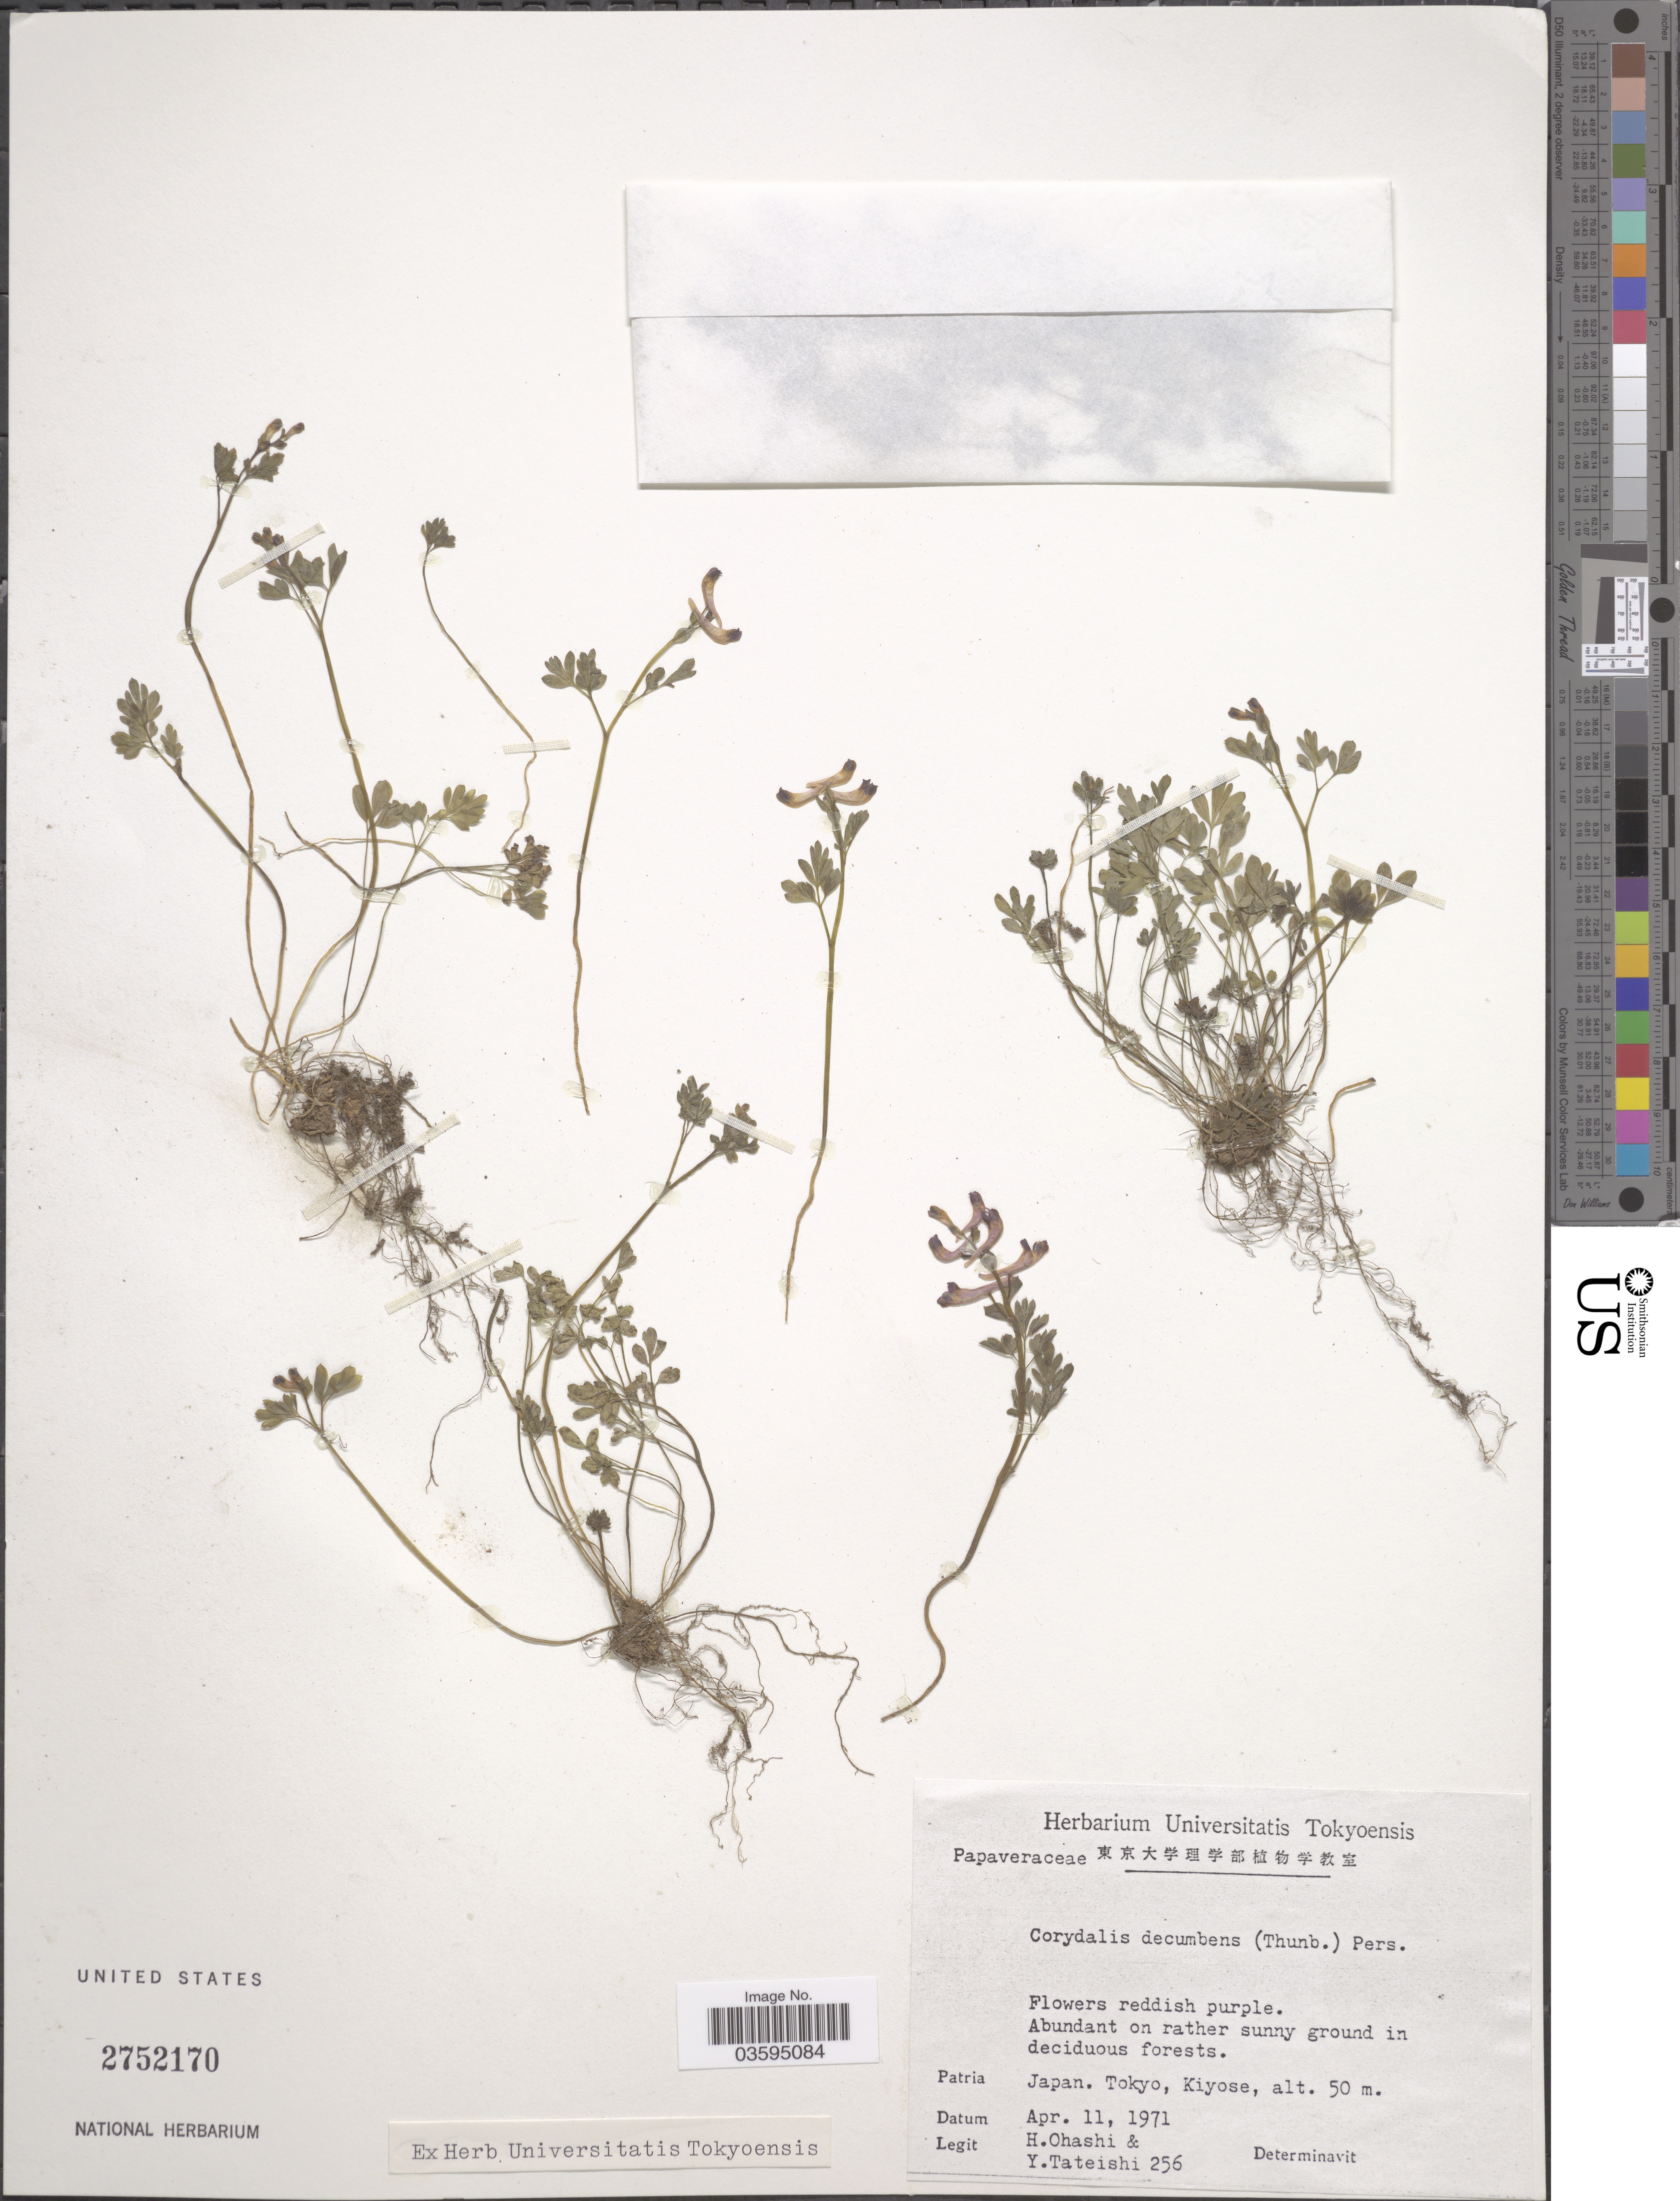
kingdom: Plantae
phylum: Tracheophyta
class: Magnoliopsida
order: Ranunculales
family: Papaveraceae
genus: Corydalis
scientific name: Corydalis decumbens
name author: (Thunb.) Pers.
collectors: H. Ohashi & Y. Tateishi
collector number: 256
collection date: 1971-04-11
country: Japan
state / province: Tokyo, Federal City of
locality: Tokyo, Kiyose.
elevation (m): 50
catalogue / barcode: US 2752170